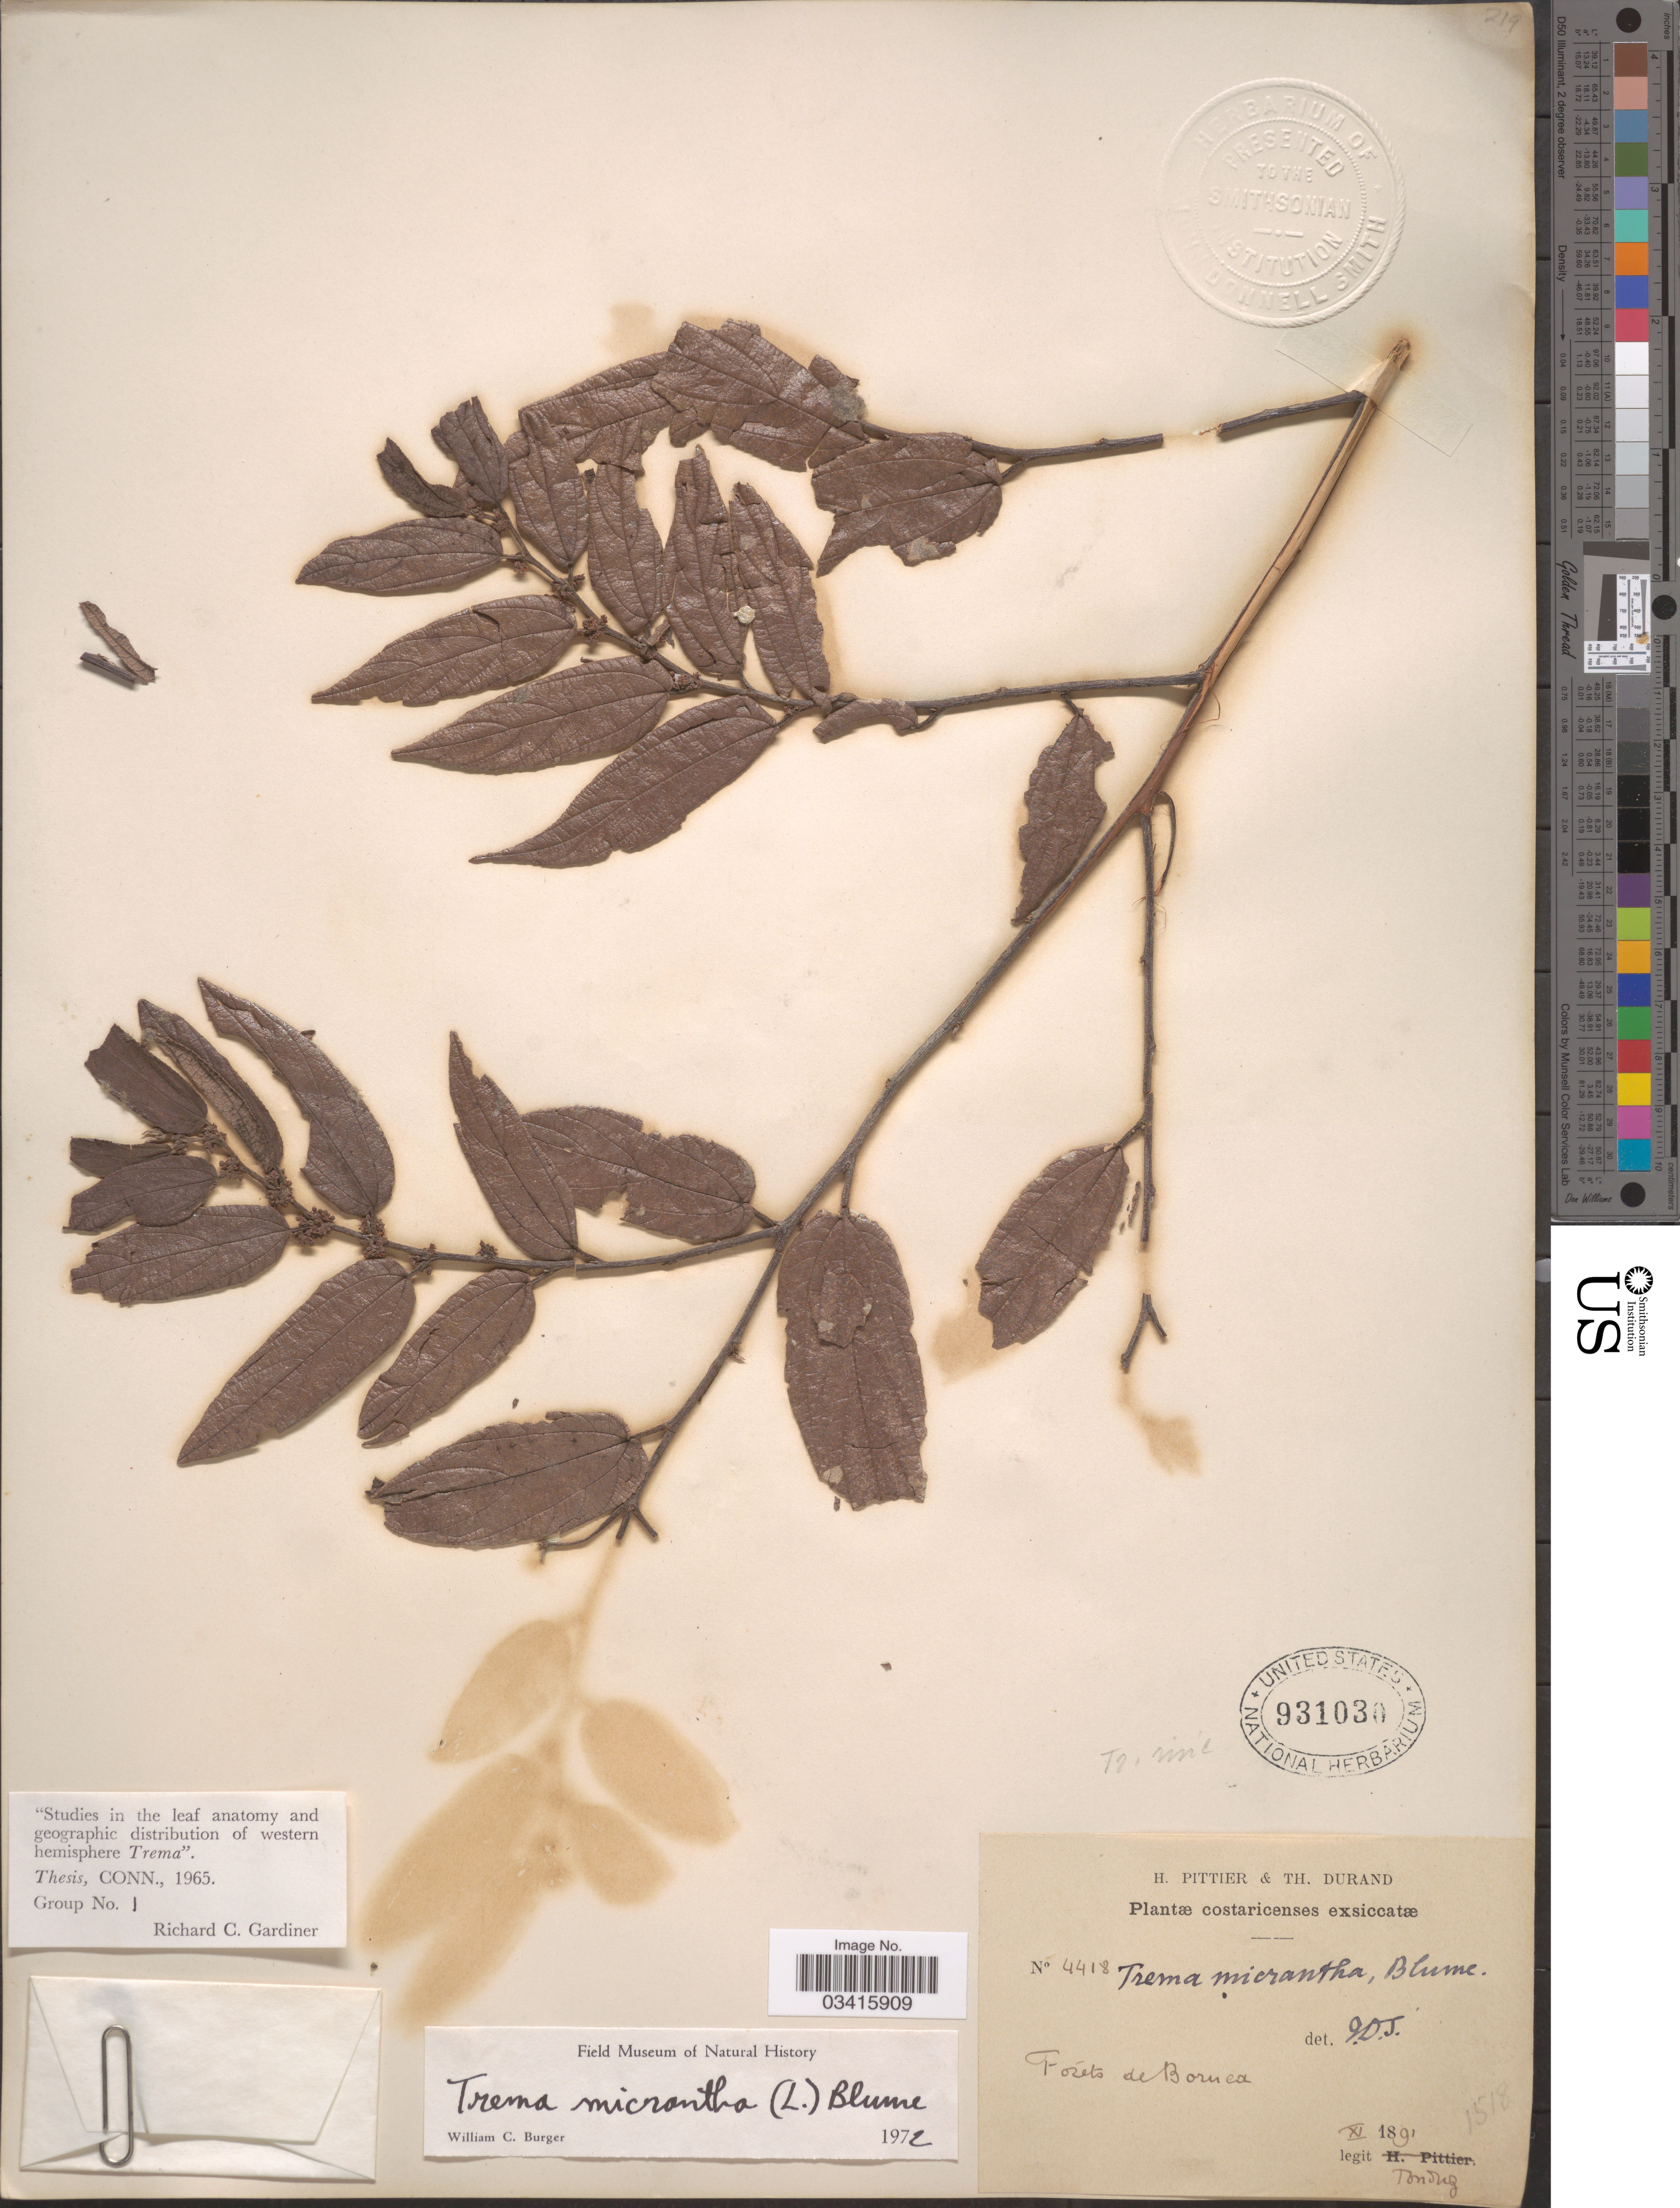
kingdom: Plantae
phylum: Tracheophyta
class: Magnoliopsida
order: Rosales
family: Cannabaceae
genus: Trema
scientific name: Trema micranthum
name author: (L.) Blume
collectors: Tonduz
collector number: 4418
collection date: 1891-11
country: Costa Rica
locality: Foréts de Boruca.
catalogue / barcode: US 931030